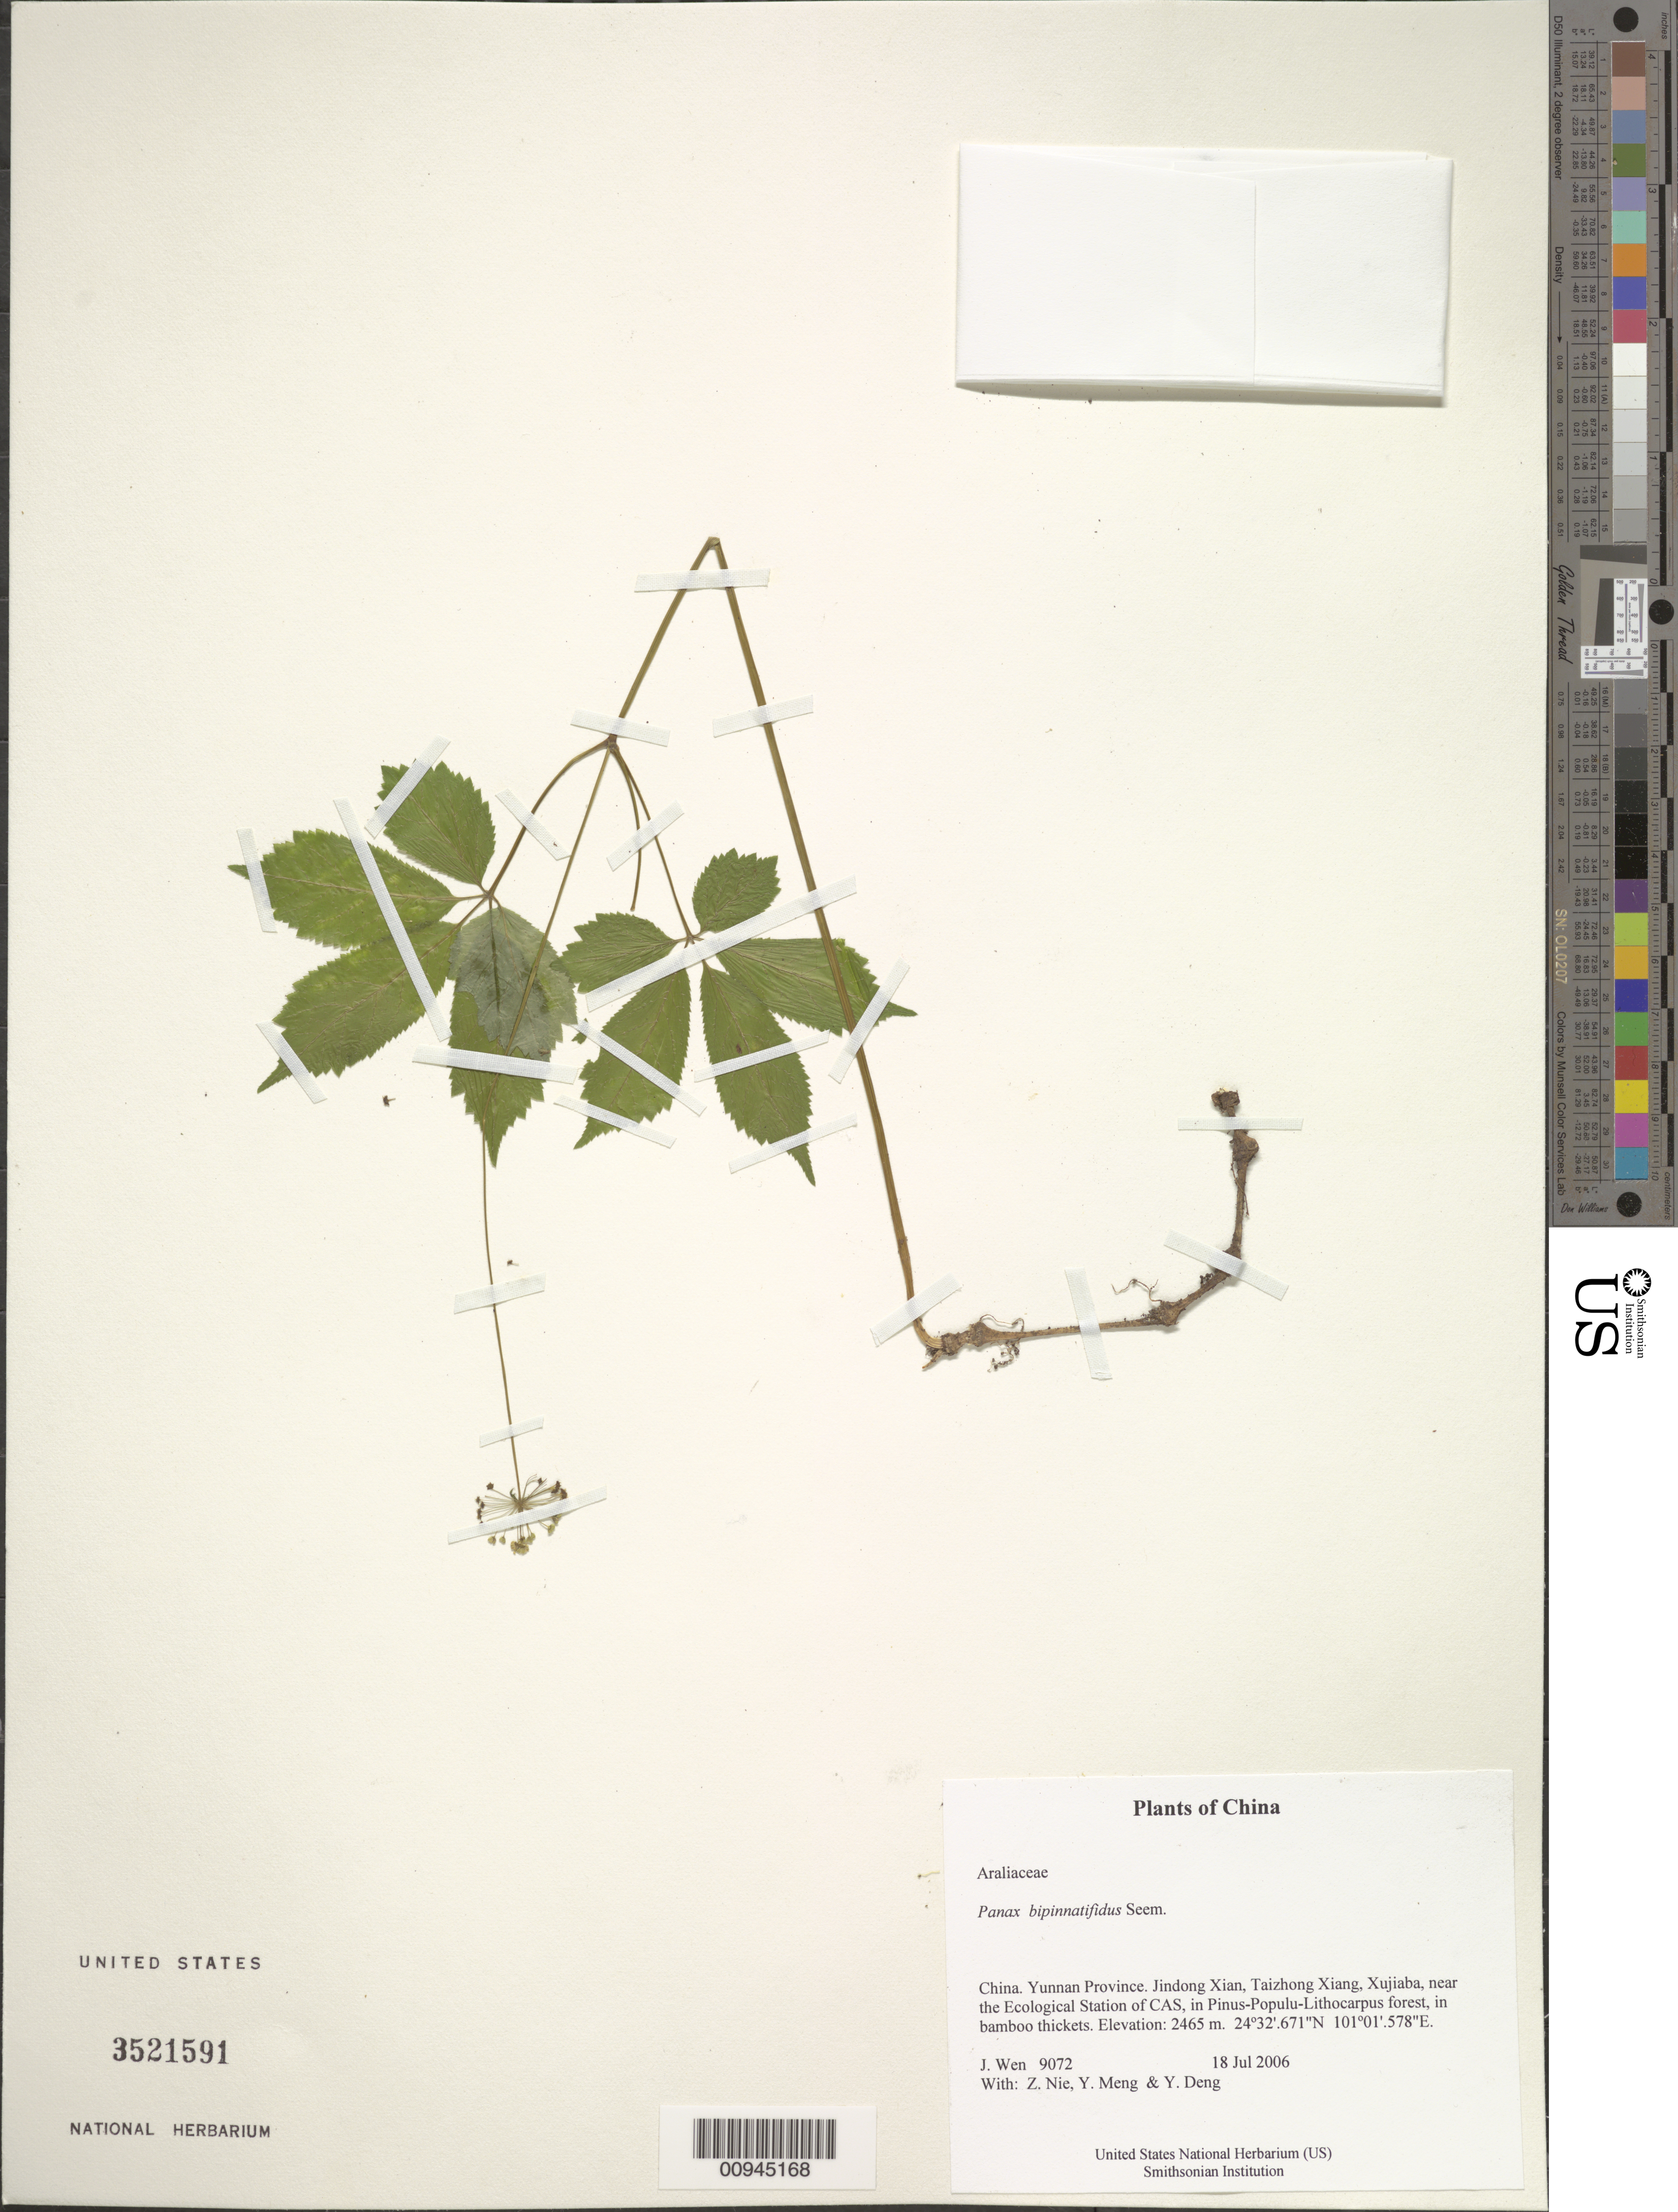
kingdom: Plantae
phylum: Tracheophyta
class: Magnoliopsida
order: Apiales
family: Araliaceae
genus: Panax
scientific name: Panax bipinnatifidus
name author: Seem.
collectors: J. Wen, Z. Nie, Y. Meng & Y. Deng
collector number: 9072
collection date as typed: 18 Jul 2006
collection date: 2006-07-18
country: China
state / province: Yunnan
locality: Yunnan Province. Jindong Xian, Taizhong Xiang, Xujiaba, near the Ecological Station of CAS, in Pinus-Populu-Lithocarpus forest, in bamboo thickets.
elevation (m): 2465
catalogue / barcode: US 3521591